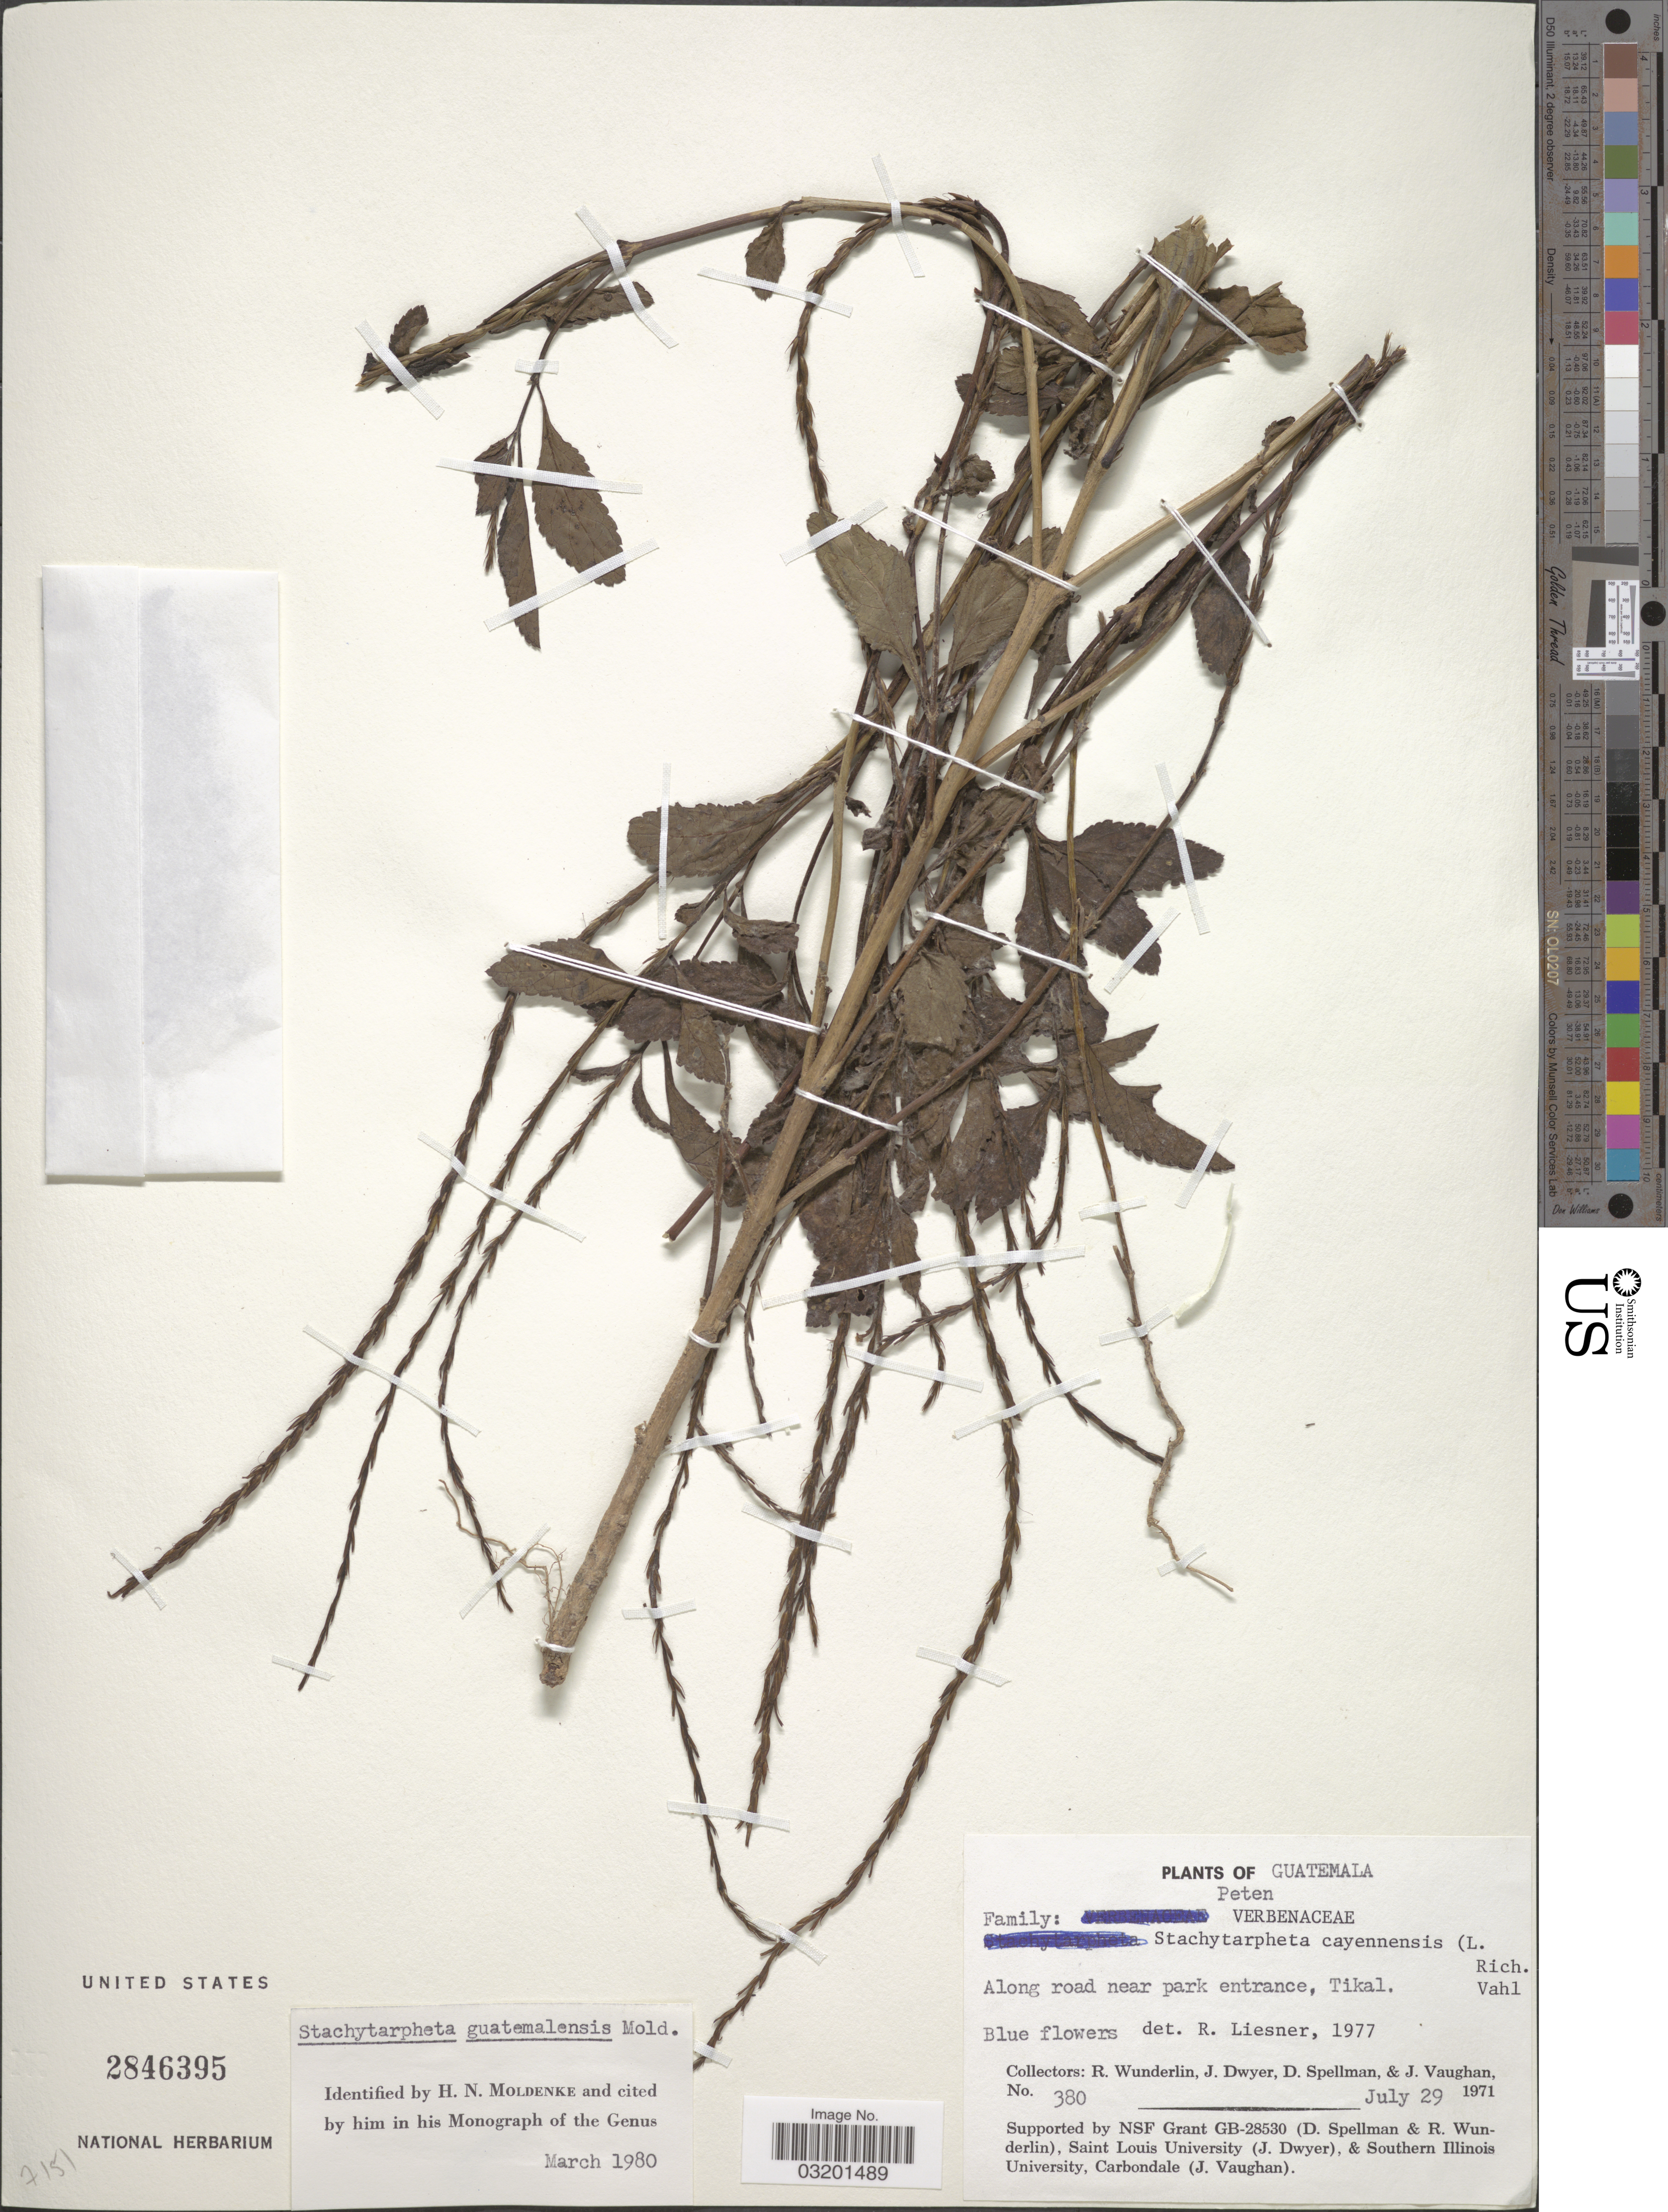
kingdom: Plantae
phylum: Tracheophyta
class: Magnoliopsida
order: Lamiales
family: Verbenaceae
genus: Stachytarpheta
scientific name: Stachytarpheta guatemalensis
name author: Moldenke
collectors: R. Wunderlin, J. Dwyer, D. Spellman & J. Vaughan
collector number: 380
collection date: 1971-07-29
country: Guatemala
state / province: El Petén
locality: Along road near park entrance, Tikal.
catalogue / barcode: US 2846395